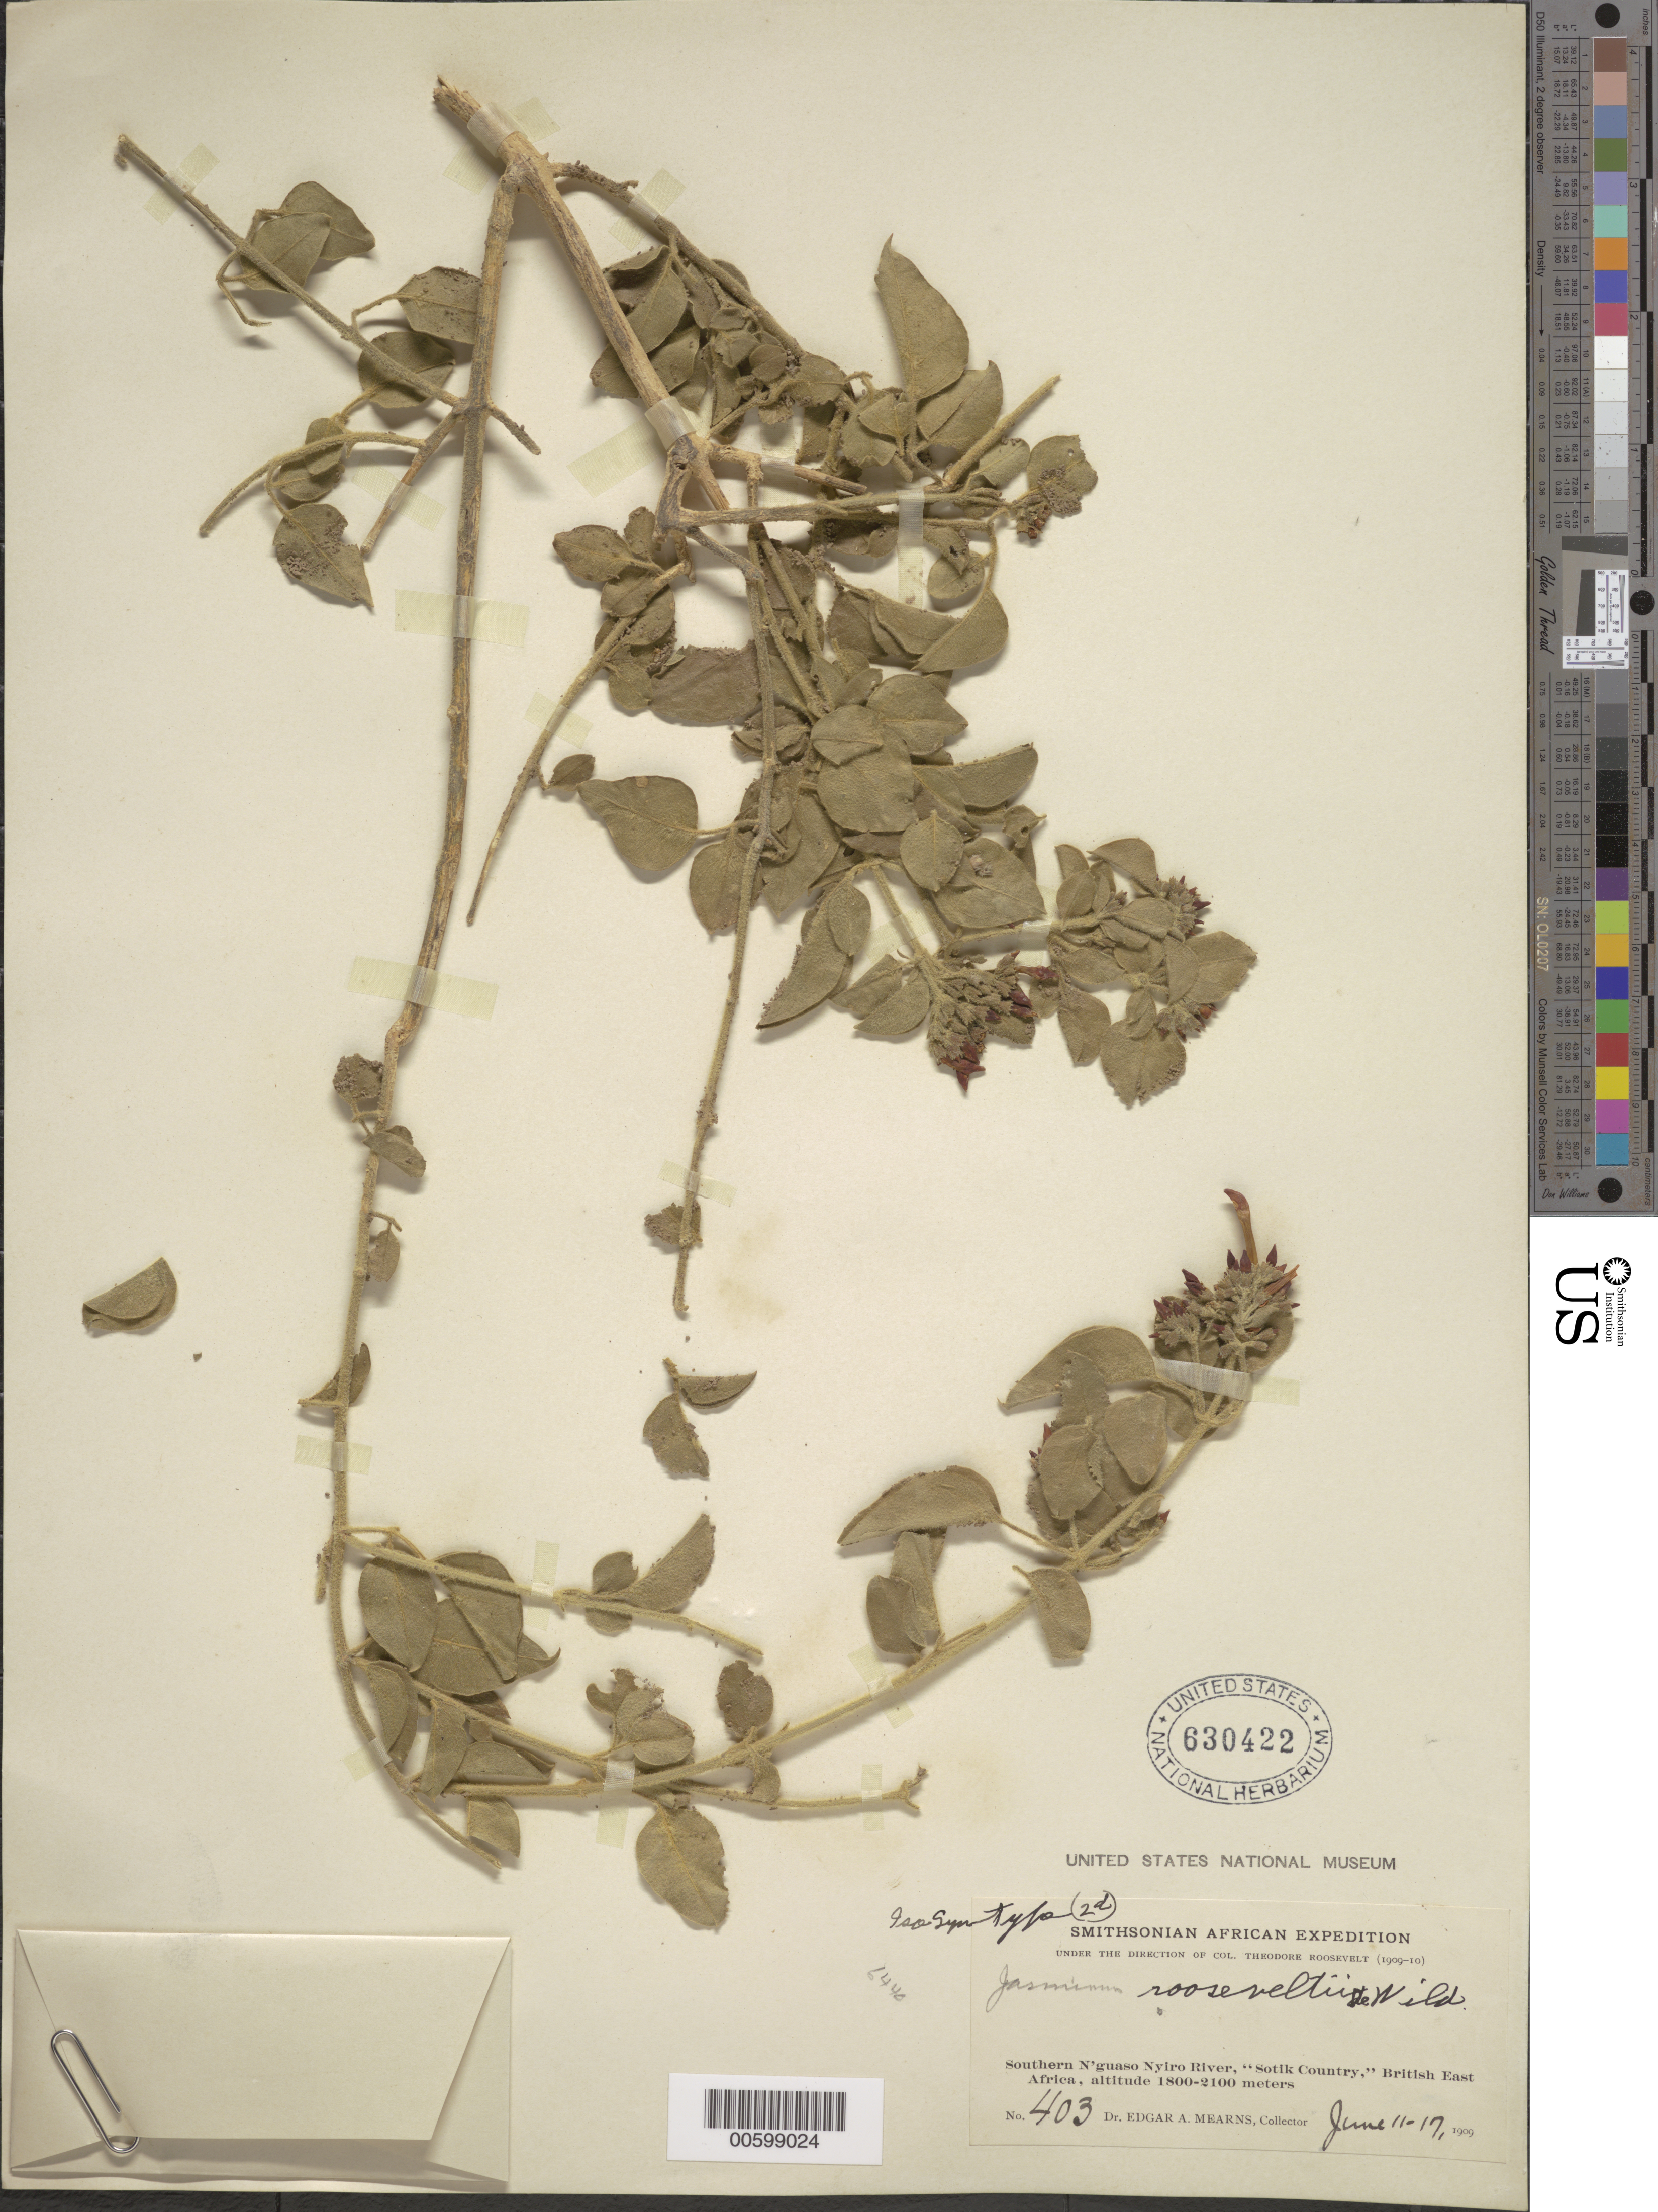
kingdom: Plantae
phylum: Tracheophyta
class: Magnoliopsida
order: Lamiales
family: Oleaceae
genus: Jasminum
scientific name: Jasminum rooseltii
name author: Willd.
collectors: E. A. Mearns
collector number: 403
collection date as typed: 11 Jun 1909 to 17 Jun 1909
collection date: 1909-06-11/1909-06-17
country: Kenya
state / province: Bomet / Narok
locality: Southern N'guaso Nyiro river", Sotik Country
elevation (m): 1800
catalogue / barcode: US 630422